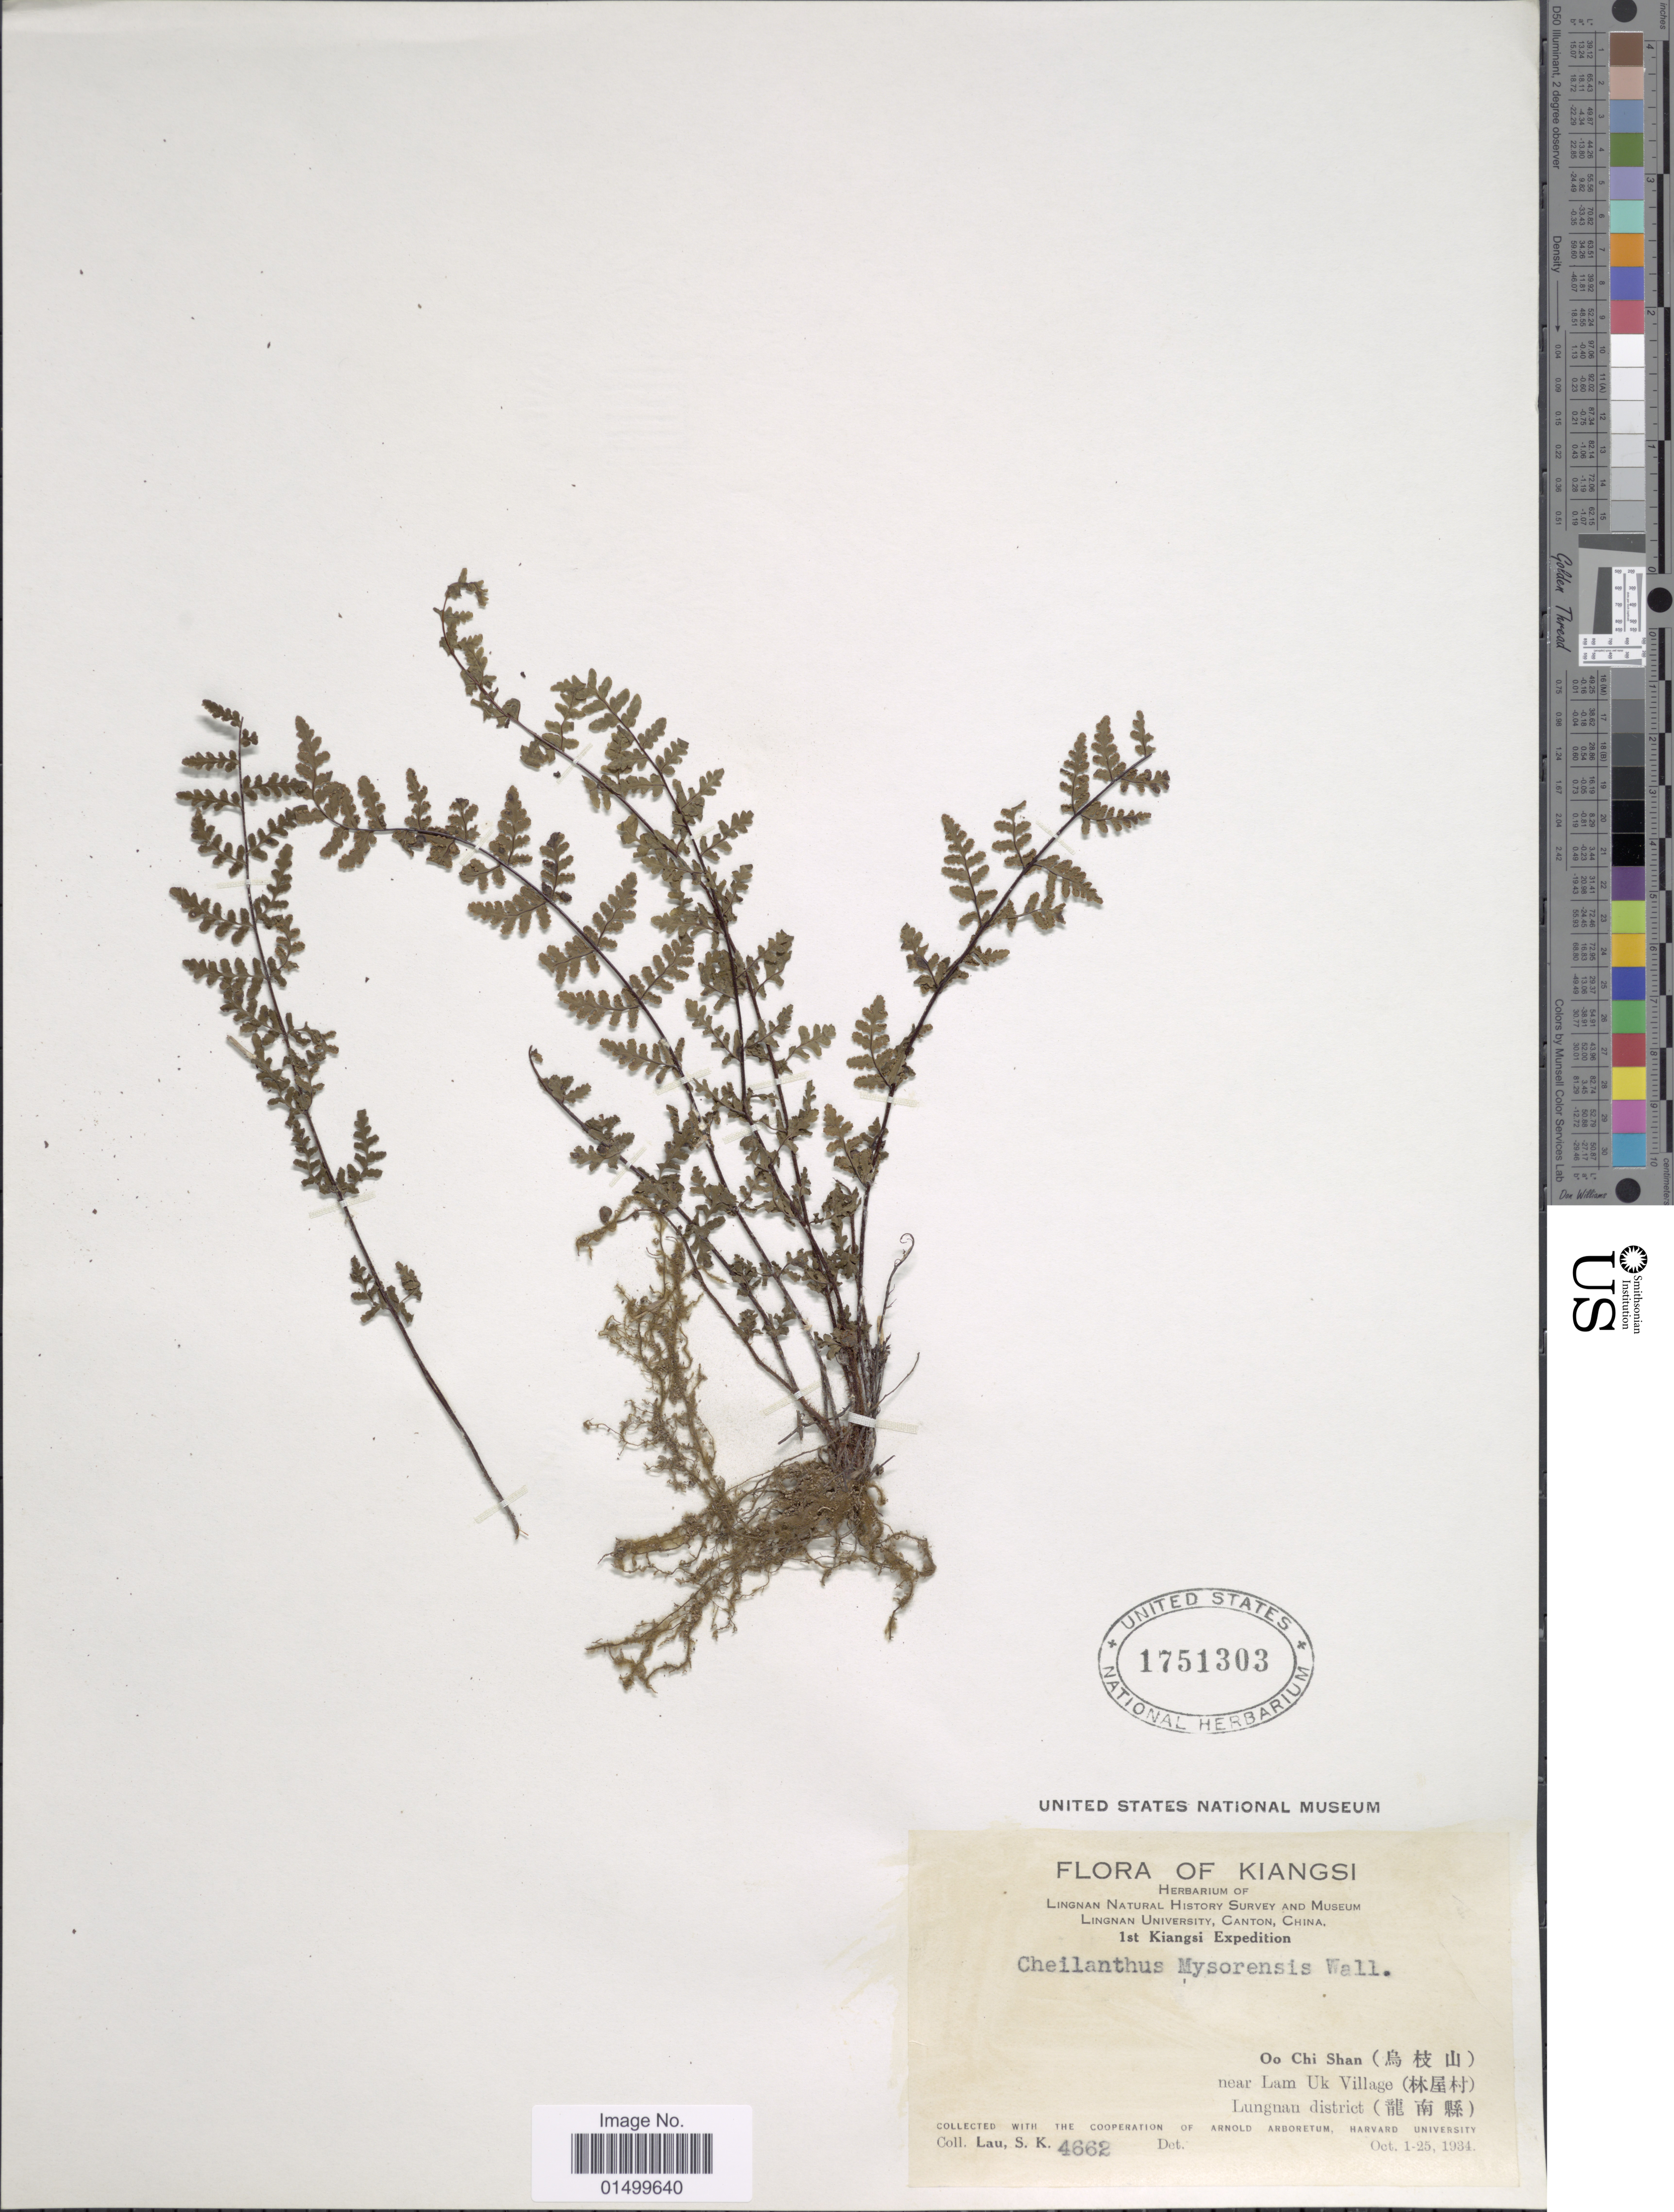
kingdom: Plantae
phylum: Tracheophyta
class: Polypodiopsida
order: Polypodiales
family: Pteridaceae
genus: Cheilanthes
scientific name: Cheilanthes mysurensis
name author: Wall. ex Hook.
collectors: S. K. Lau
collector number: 4662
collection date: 1934-10-01/1934-10-25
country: China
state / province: Jiangxi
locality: Kiangsi, Oo Chi Shan, near Lam Uk Village, Lungnau district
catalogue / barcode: US 1751303